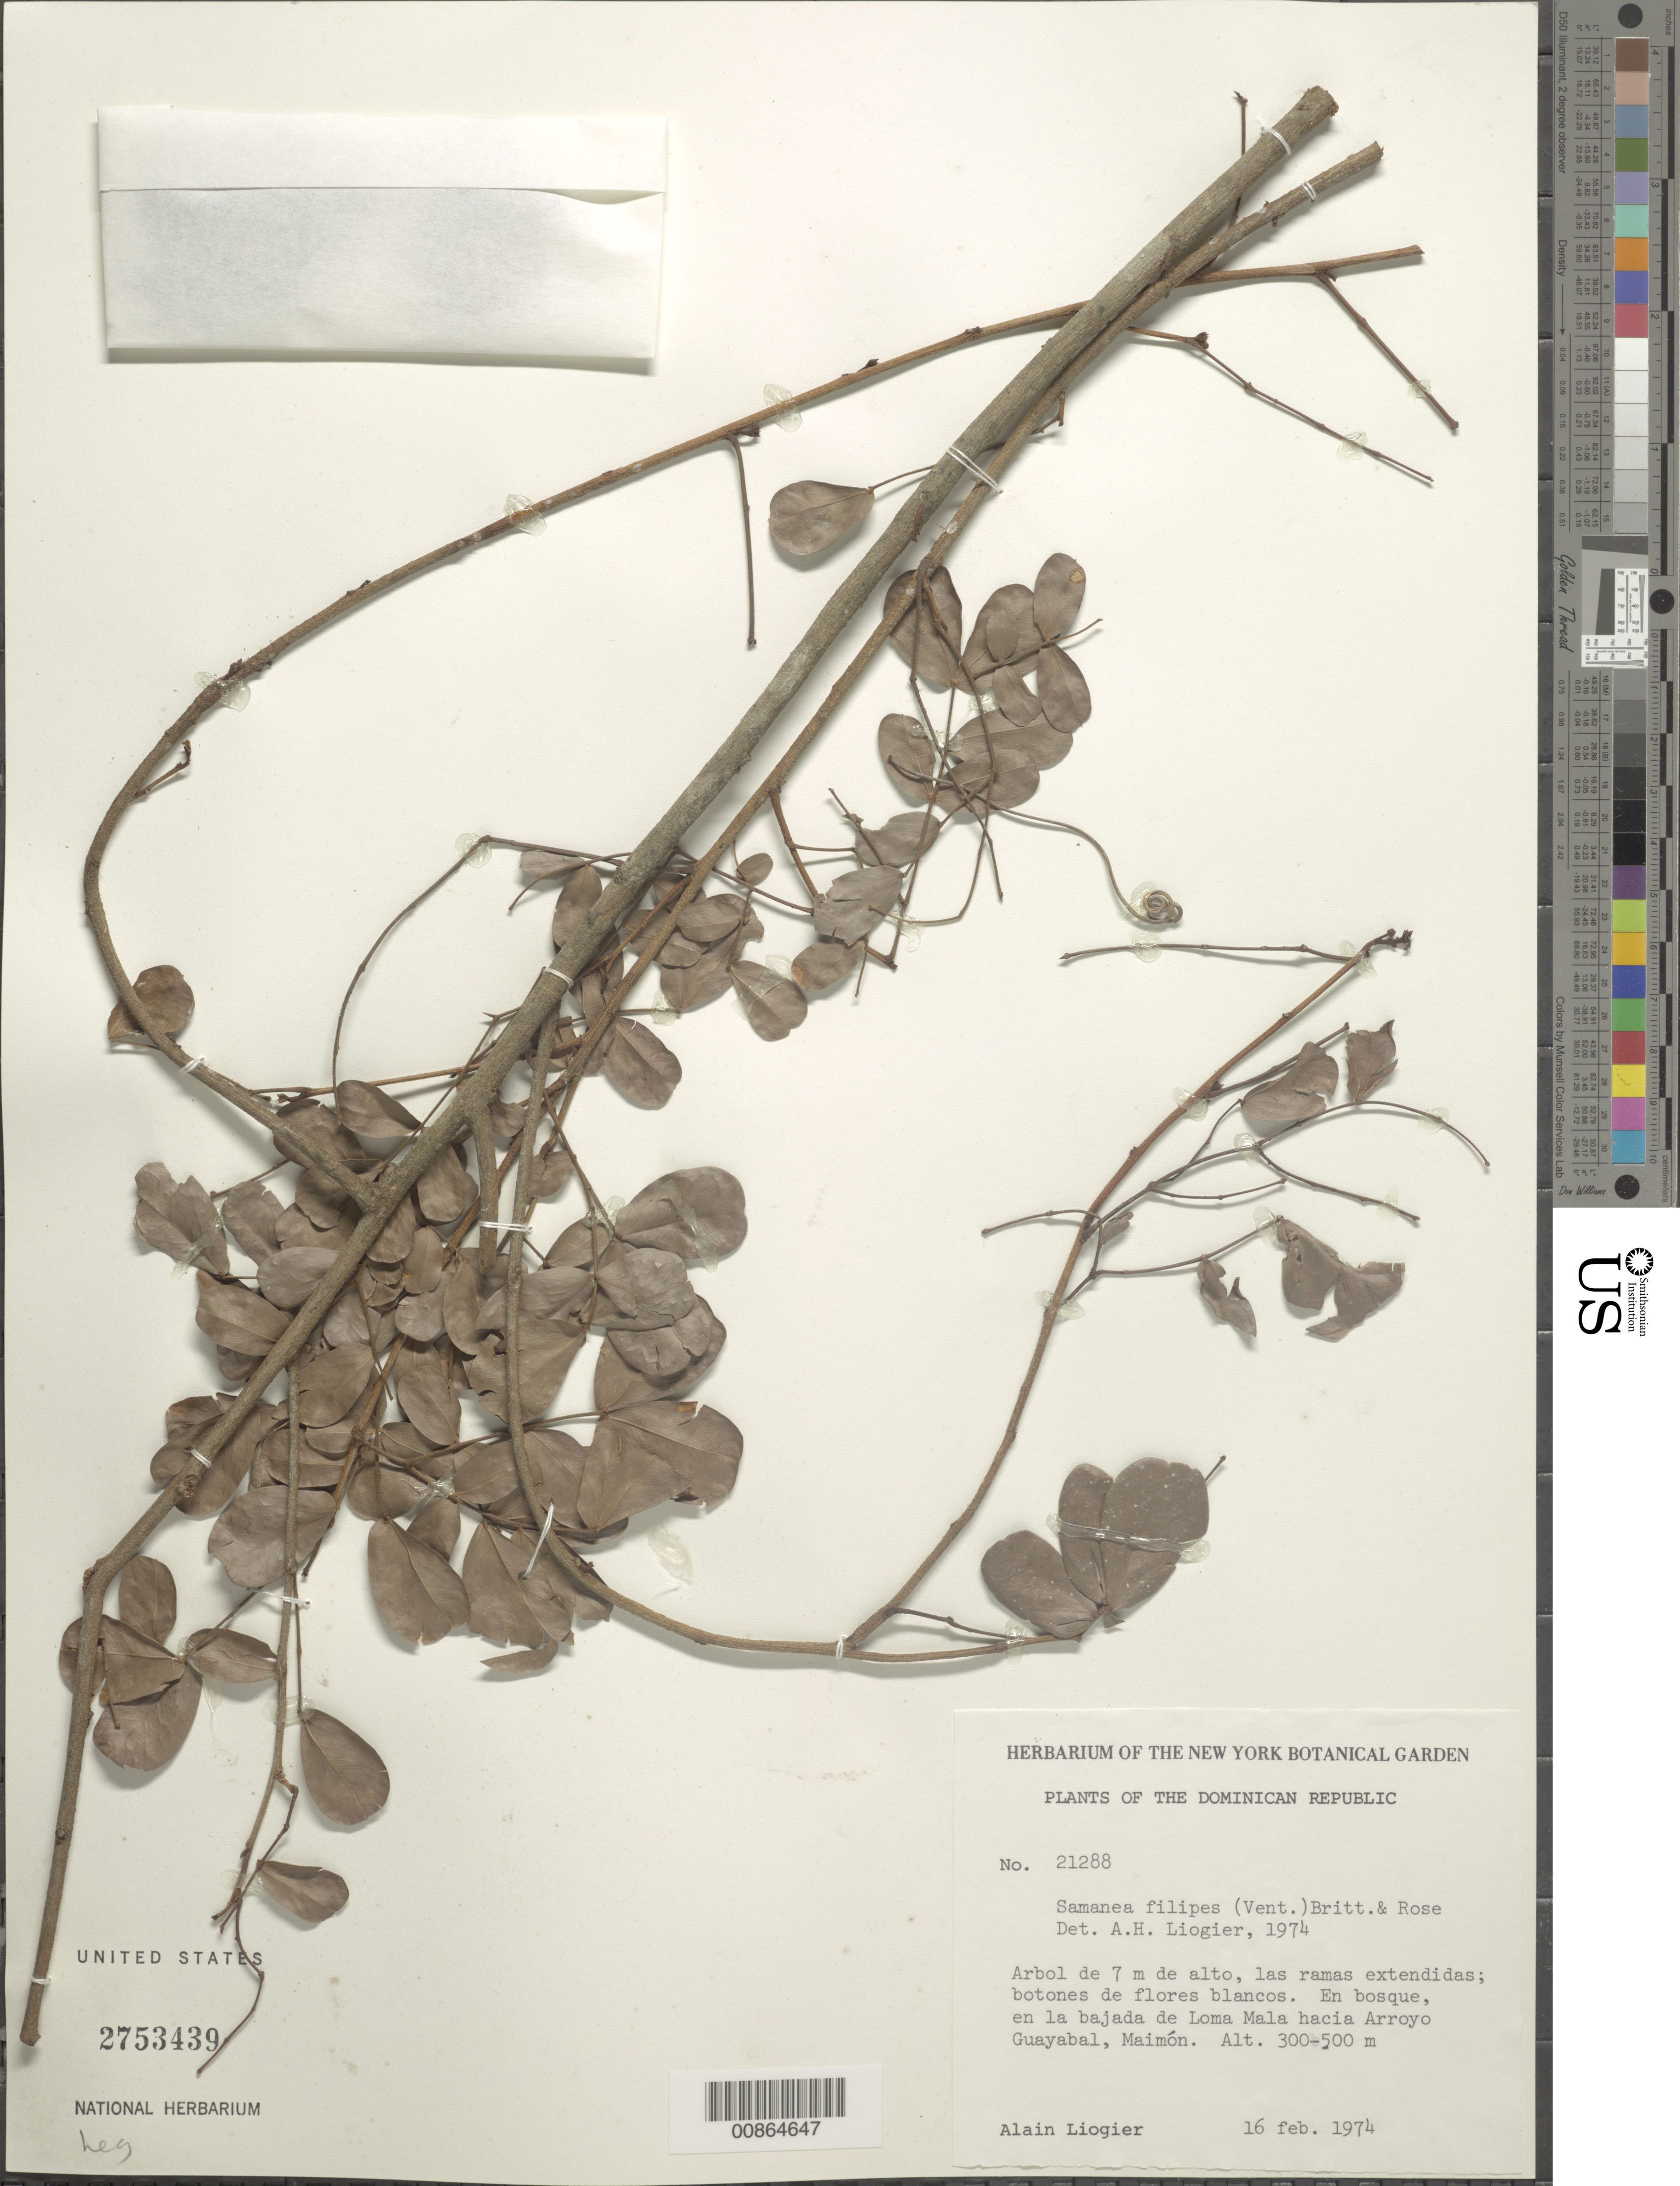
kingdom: Plantae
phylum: Tracheophyta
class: Magnoliopsida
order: Fabales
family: Fabaceae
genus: Pithecellobium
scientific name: Pithecellobium filipes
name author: (Vent.) Benth.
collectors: A. H. Liogier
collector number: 21288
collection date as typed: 16 Feb 1974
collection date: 1974-02-16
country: Dominican Republic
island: Hispaniola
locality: Bajada de Loma Mala hacia Arroyo Guayabal, Maimón.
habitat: En bosque, en la bajada hacia el arroyo.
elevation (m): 300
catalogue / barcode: US 2753439